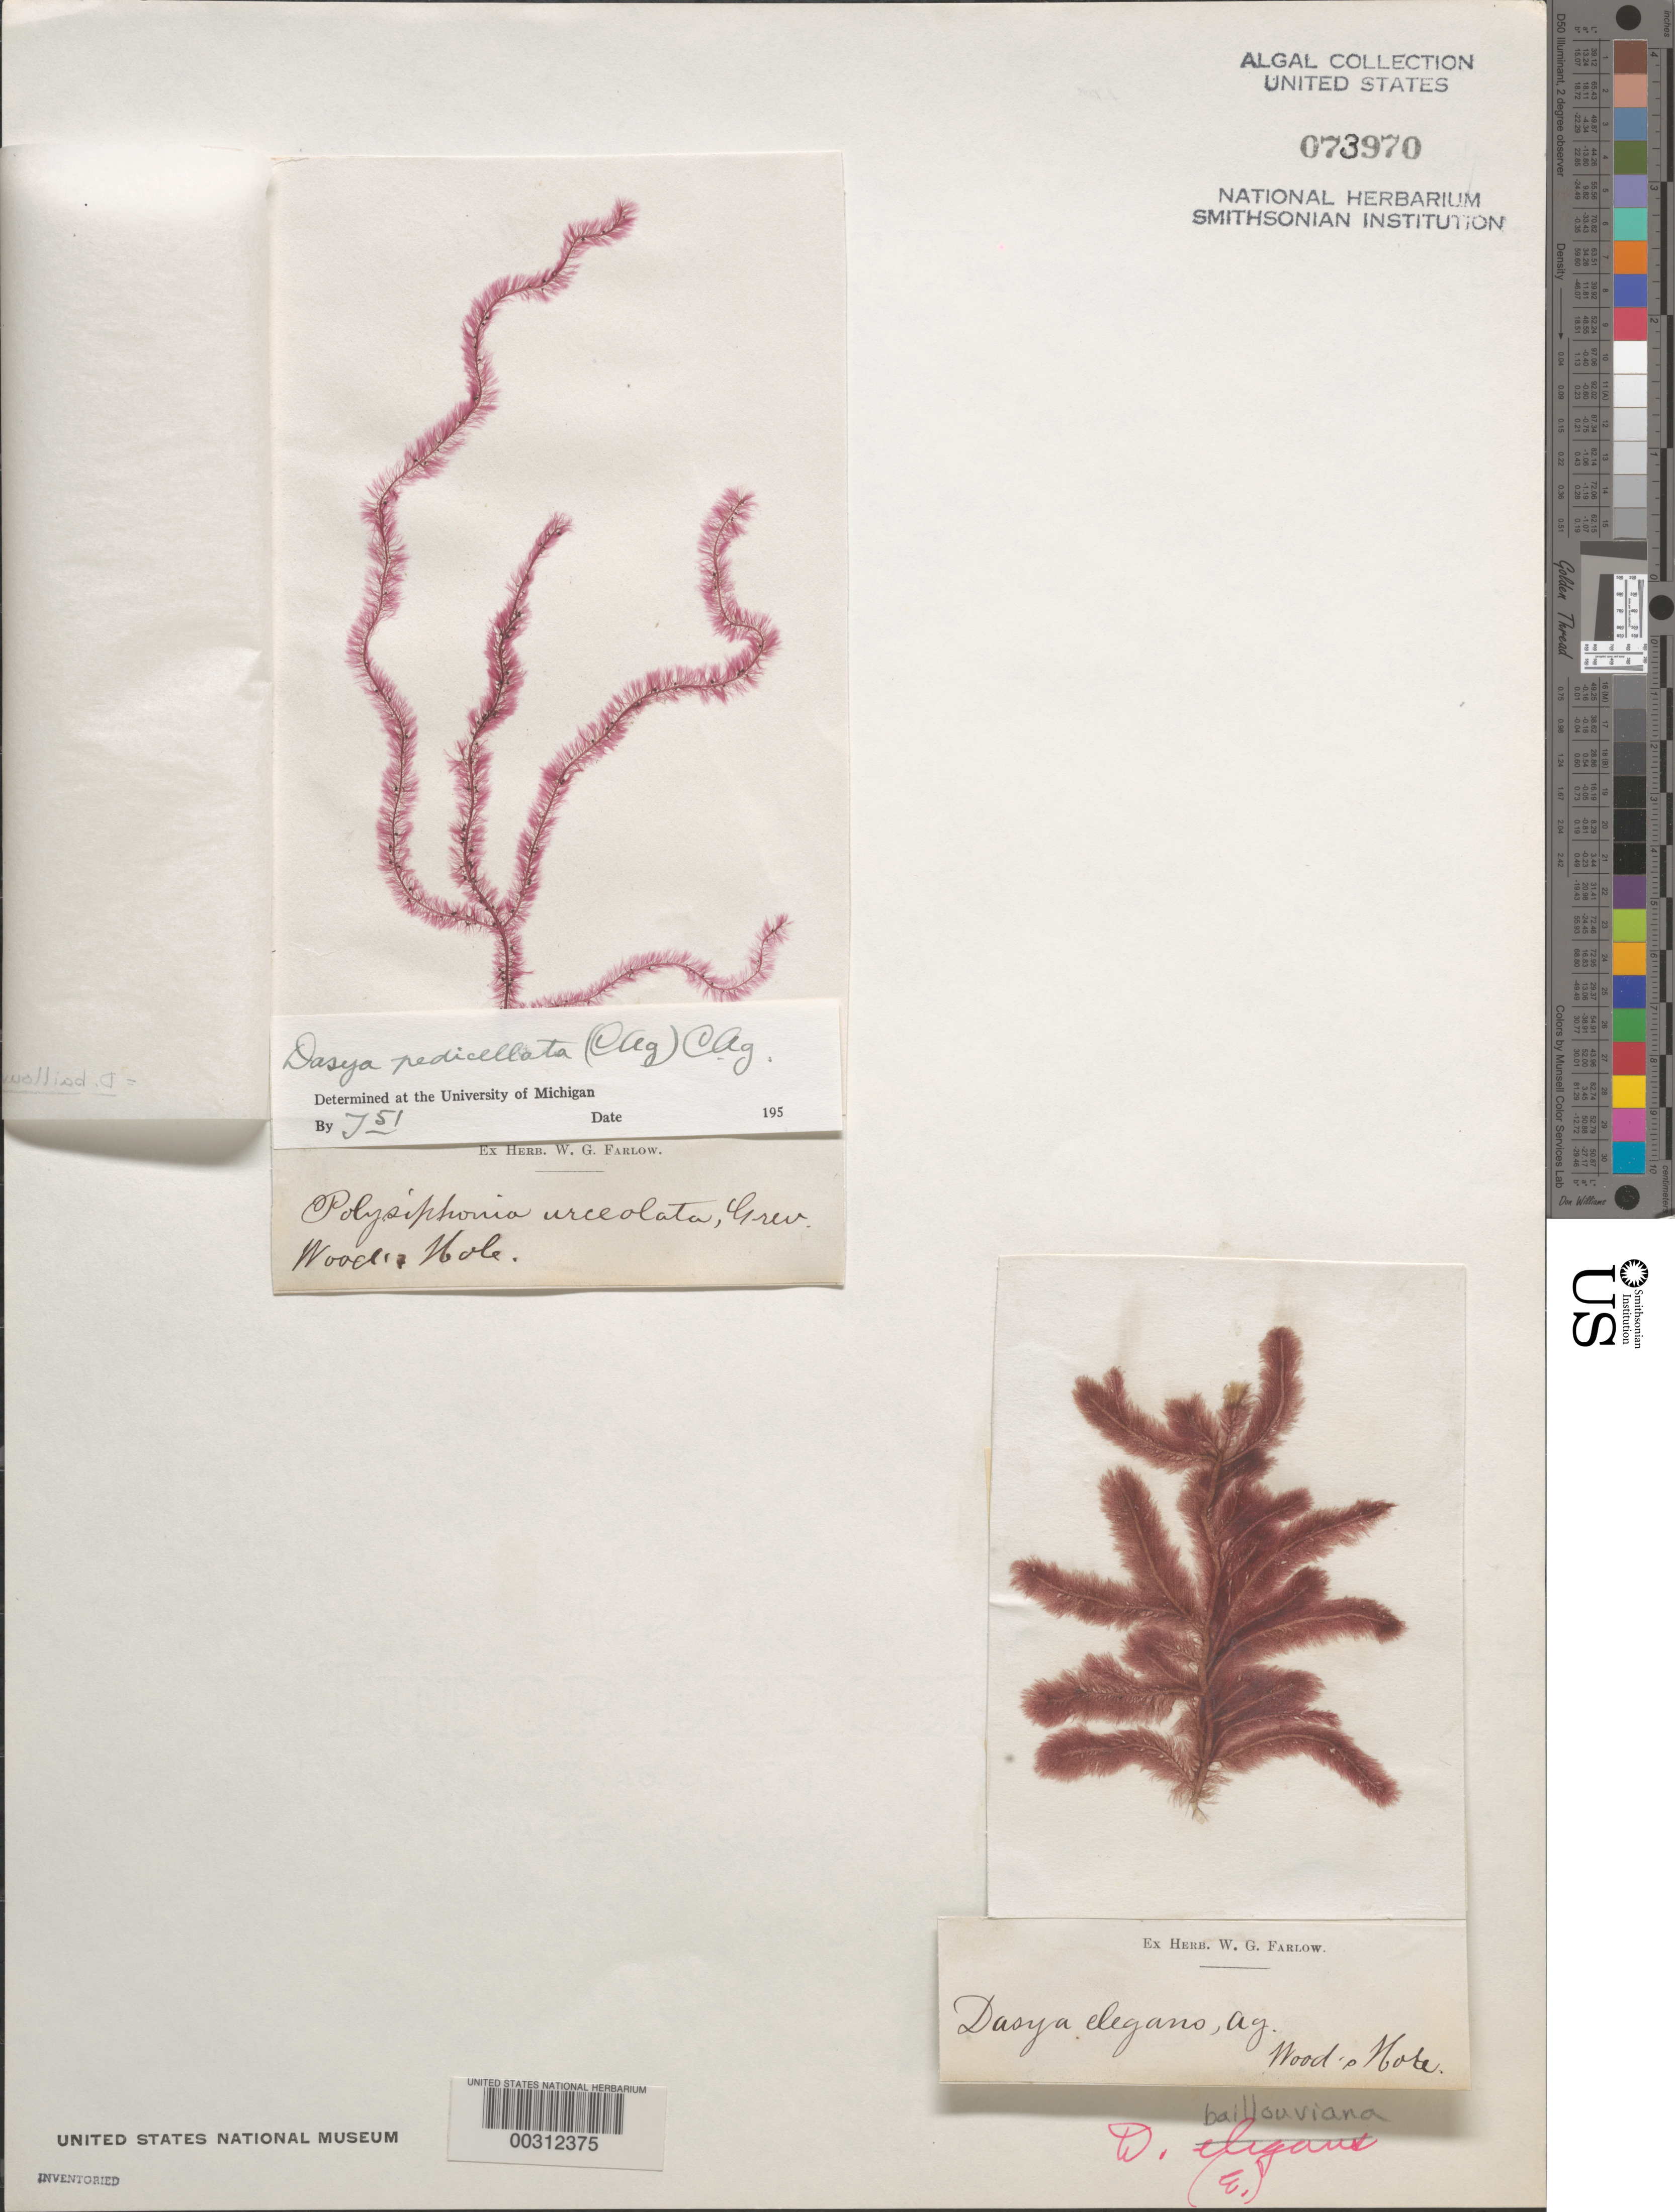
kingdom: Plantae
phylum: Rhodophyta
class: Florideophyceae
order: Ceramiales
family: Dasyaceae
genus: Dasya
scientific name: Dasya pedicellata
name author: (C. Agardh) C. Agardh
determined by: Algae name updating Project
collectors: W. Farlow (Herbarium)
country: United States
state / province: Massachusetts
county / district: Barnstable County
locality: Woods Hole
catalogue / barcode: US 73970